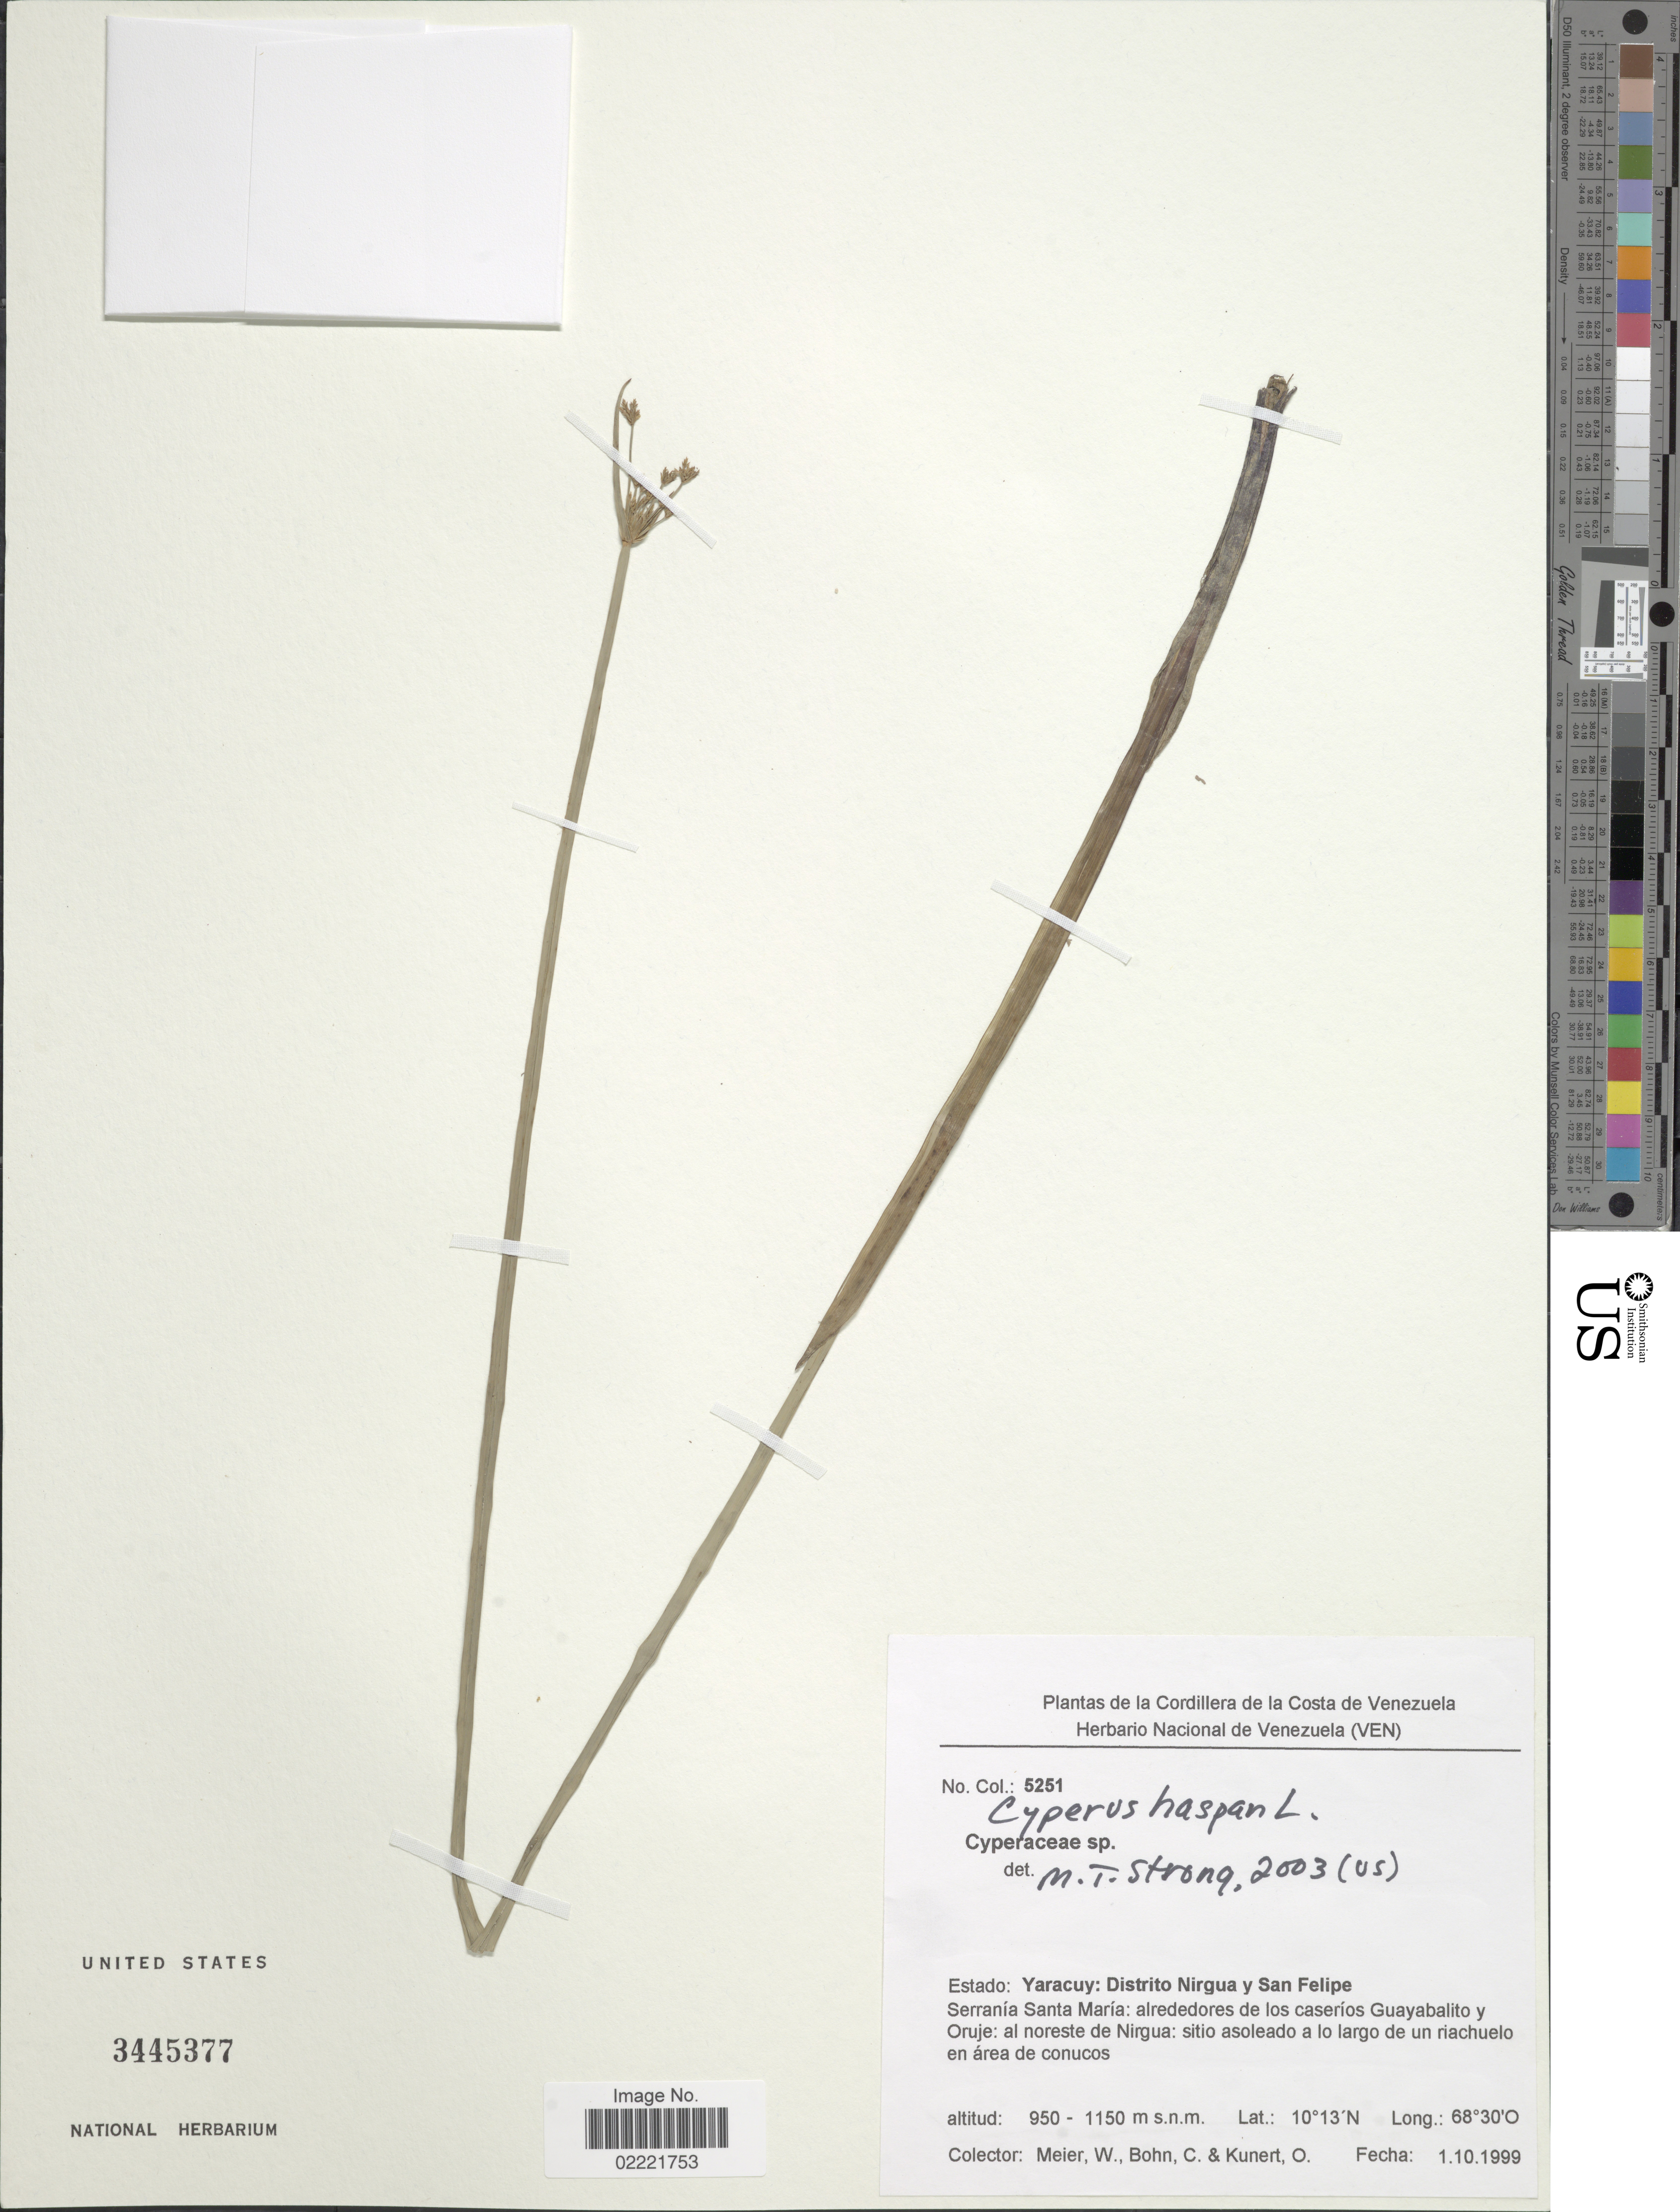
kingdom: Plantae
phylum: Tracheophyta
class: Liliopsida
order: Poales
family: Cyperaceae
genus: Cyperus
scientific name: Cyperus haspan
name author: L.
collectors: W. Meier, C. Bohn & O. Kunert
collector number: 5251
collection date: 1999-10-01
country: Venezuela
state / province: Yaracuy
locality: Distrito Nirgua y San Felipe. Serranía Santa María: alrededores de los caseríos Guayabalito y Oruje: al noreste de Nirgua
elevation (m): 950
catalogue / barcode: US 3445377